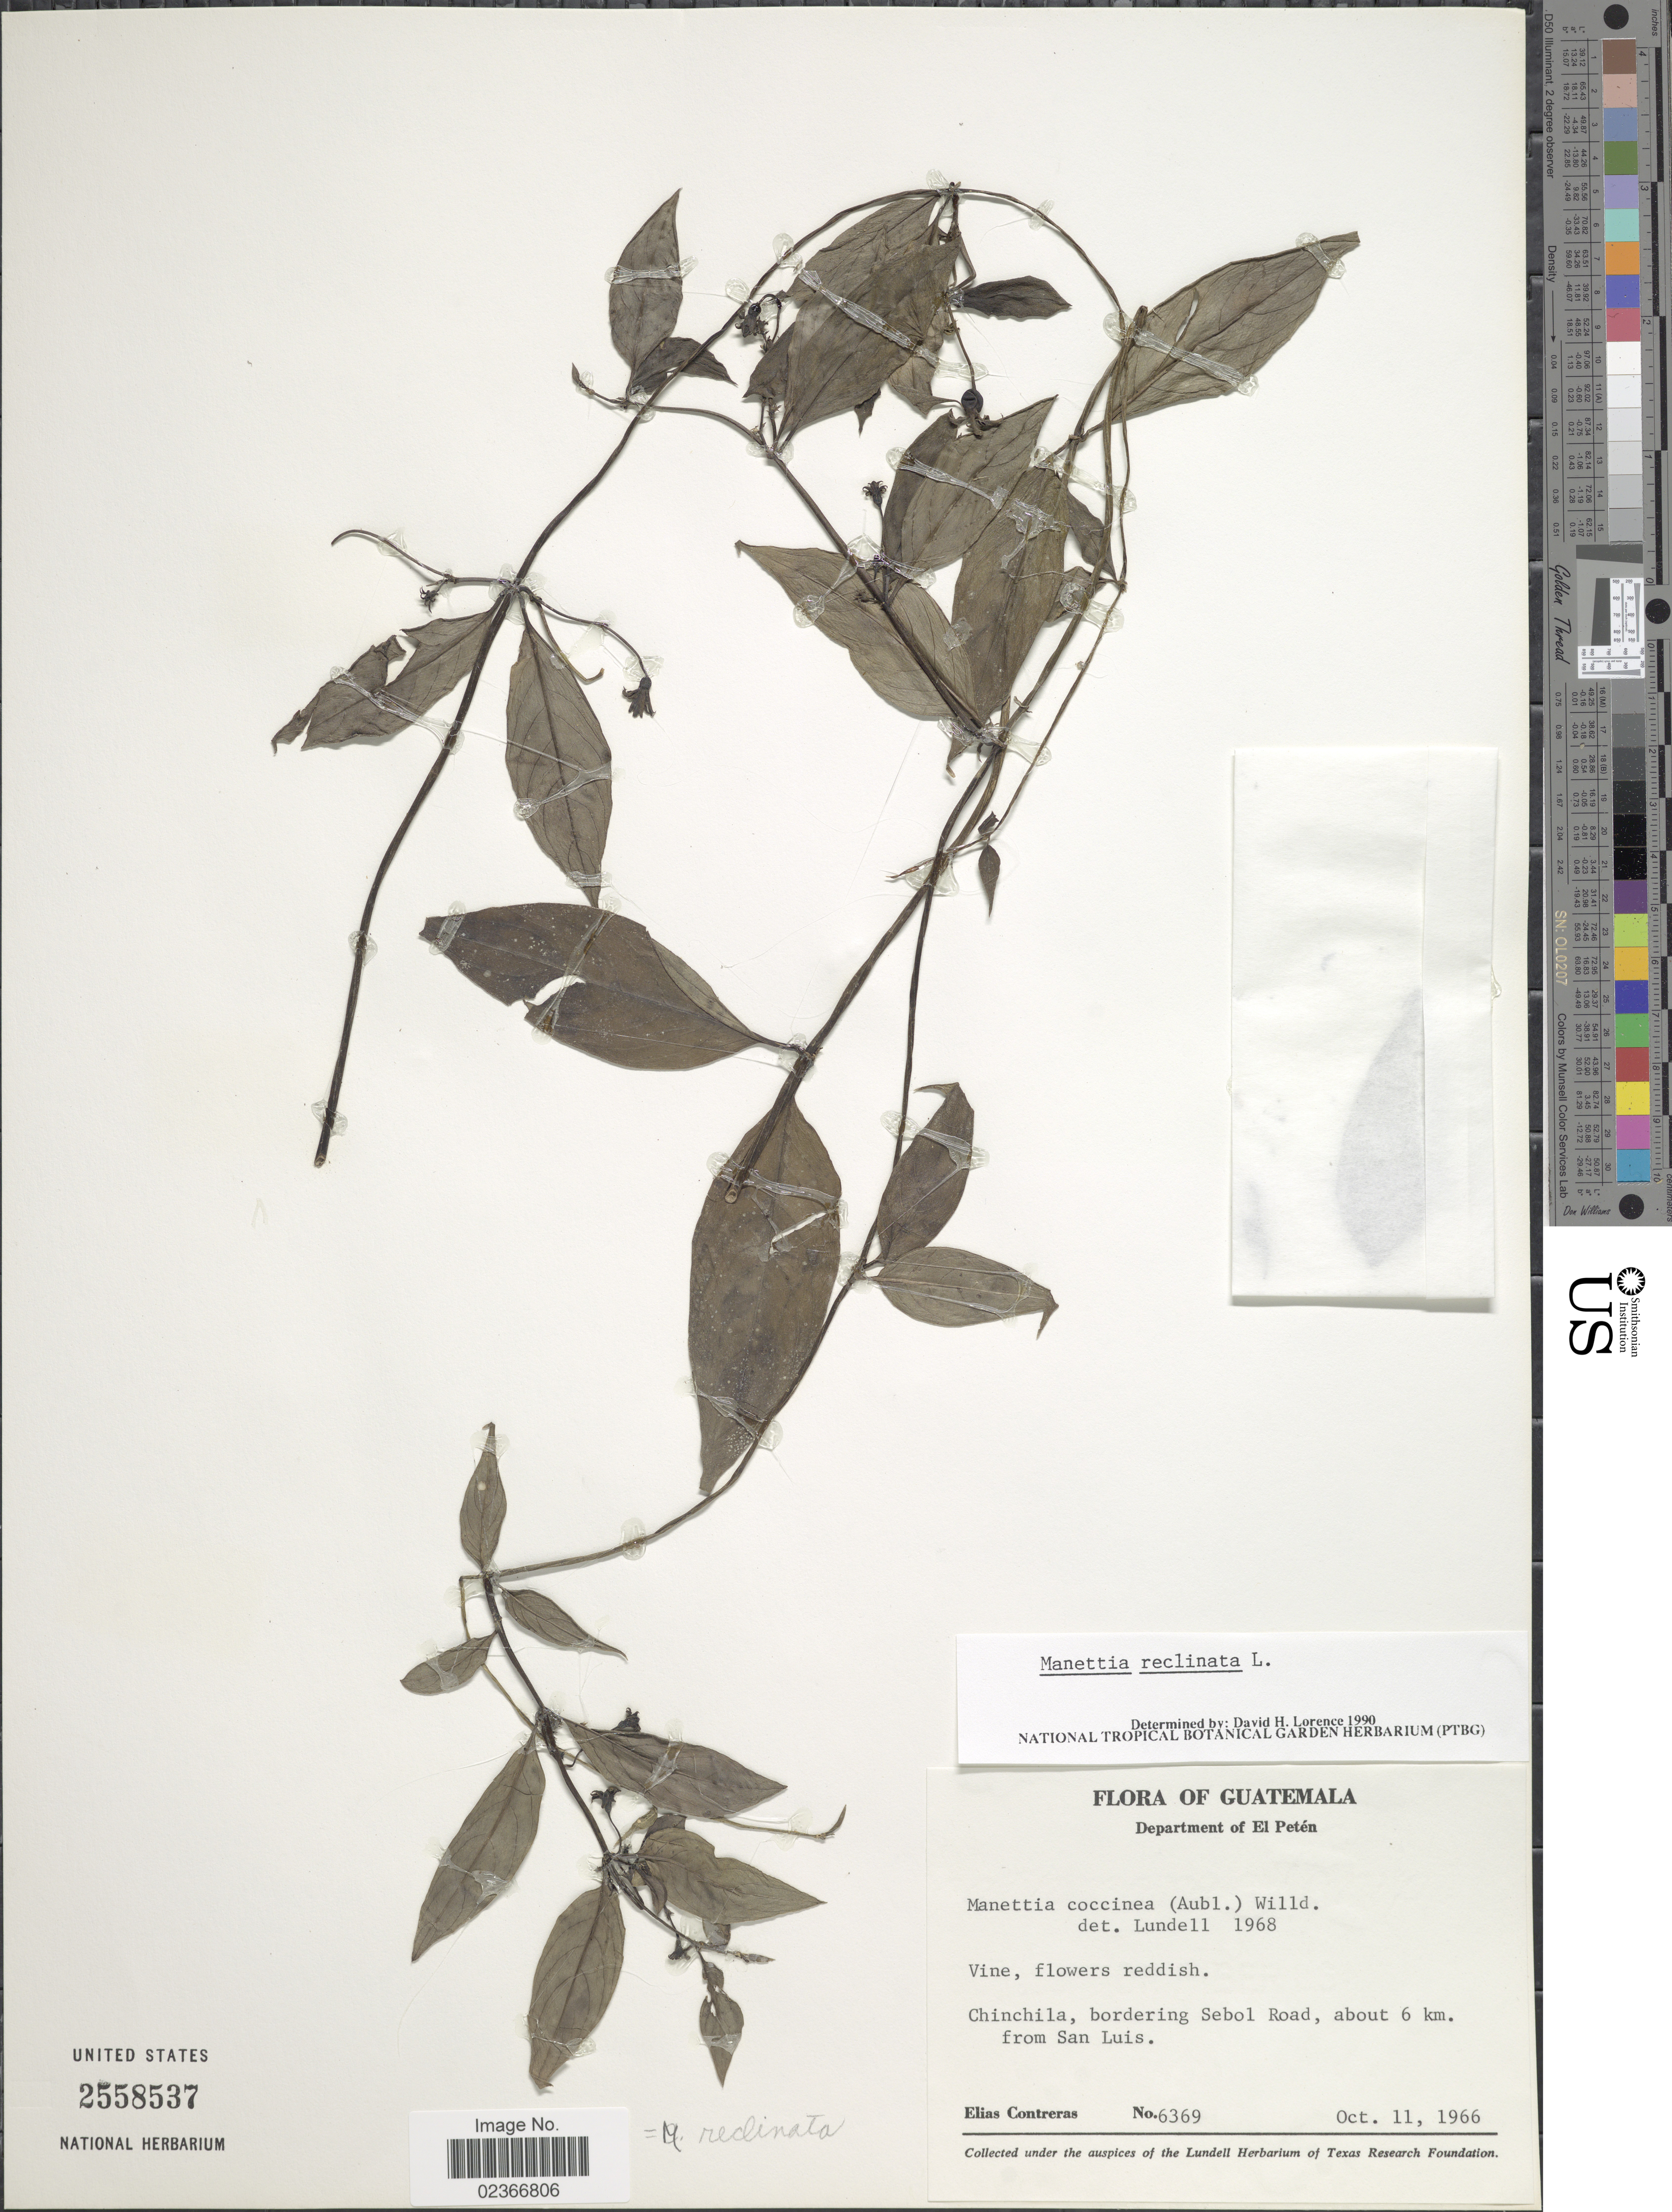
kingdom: Plantae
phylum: Tracheophyta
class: Magnoliopsida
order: Gentianales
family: Rubiaceae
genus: Manettia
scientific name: Manettia reclinata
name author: L.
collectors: E. Contreras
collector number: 6369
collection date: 1966-10-11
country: Guatemala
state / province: El Petén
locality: Department of El Peten. Chinchila, bordering Sebol Road, about 6 km. from San Luis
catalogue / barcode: US 2558537